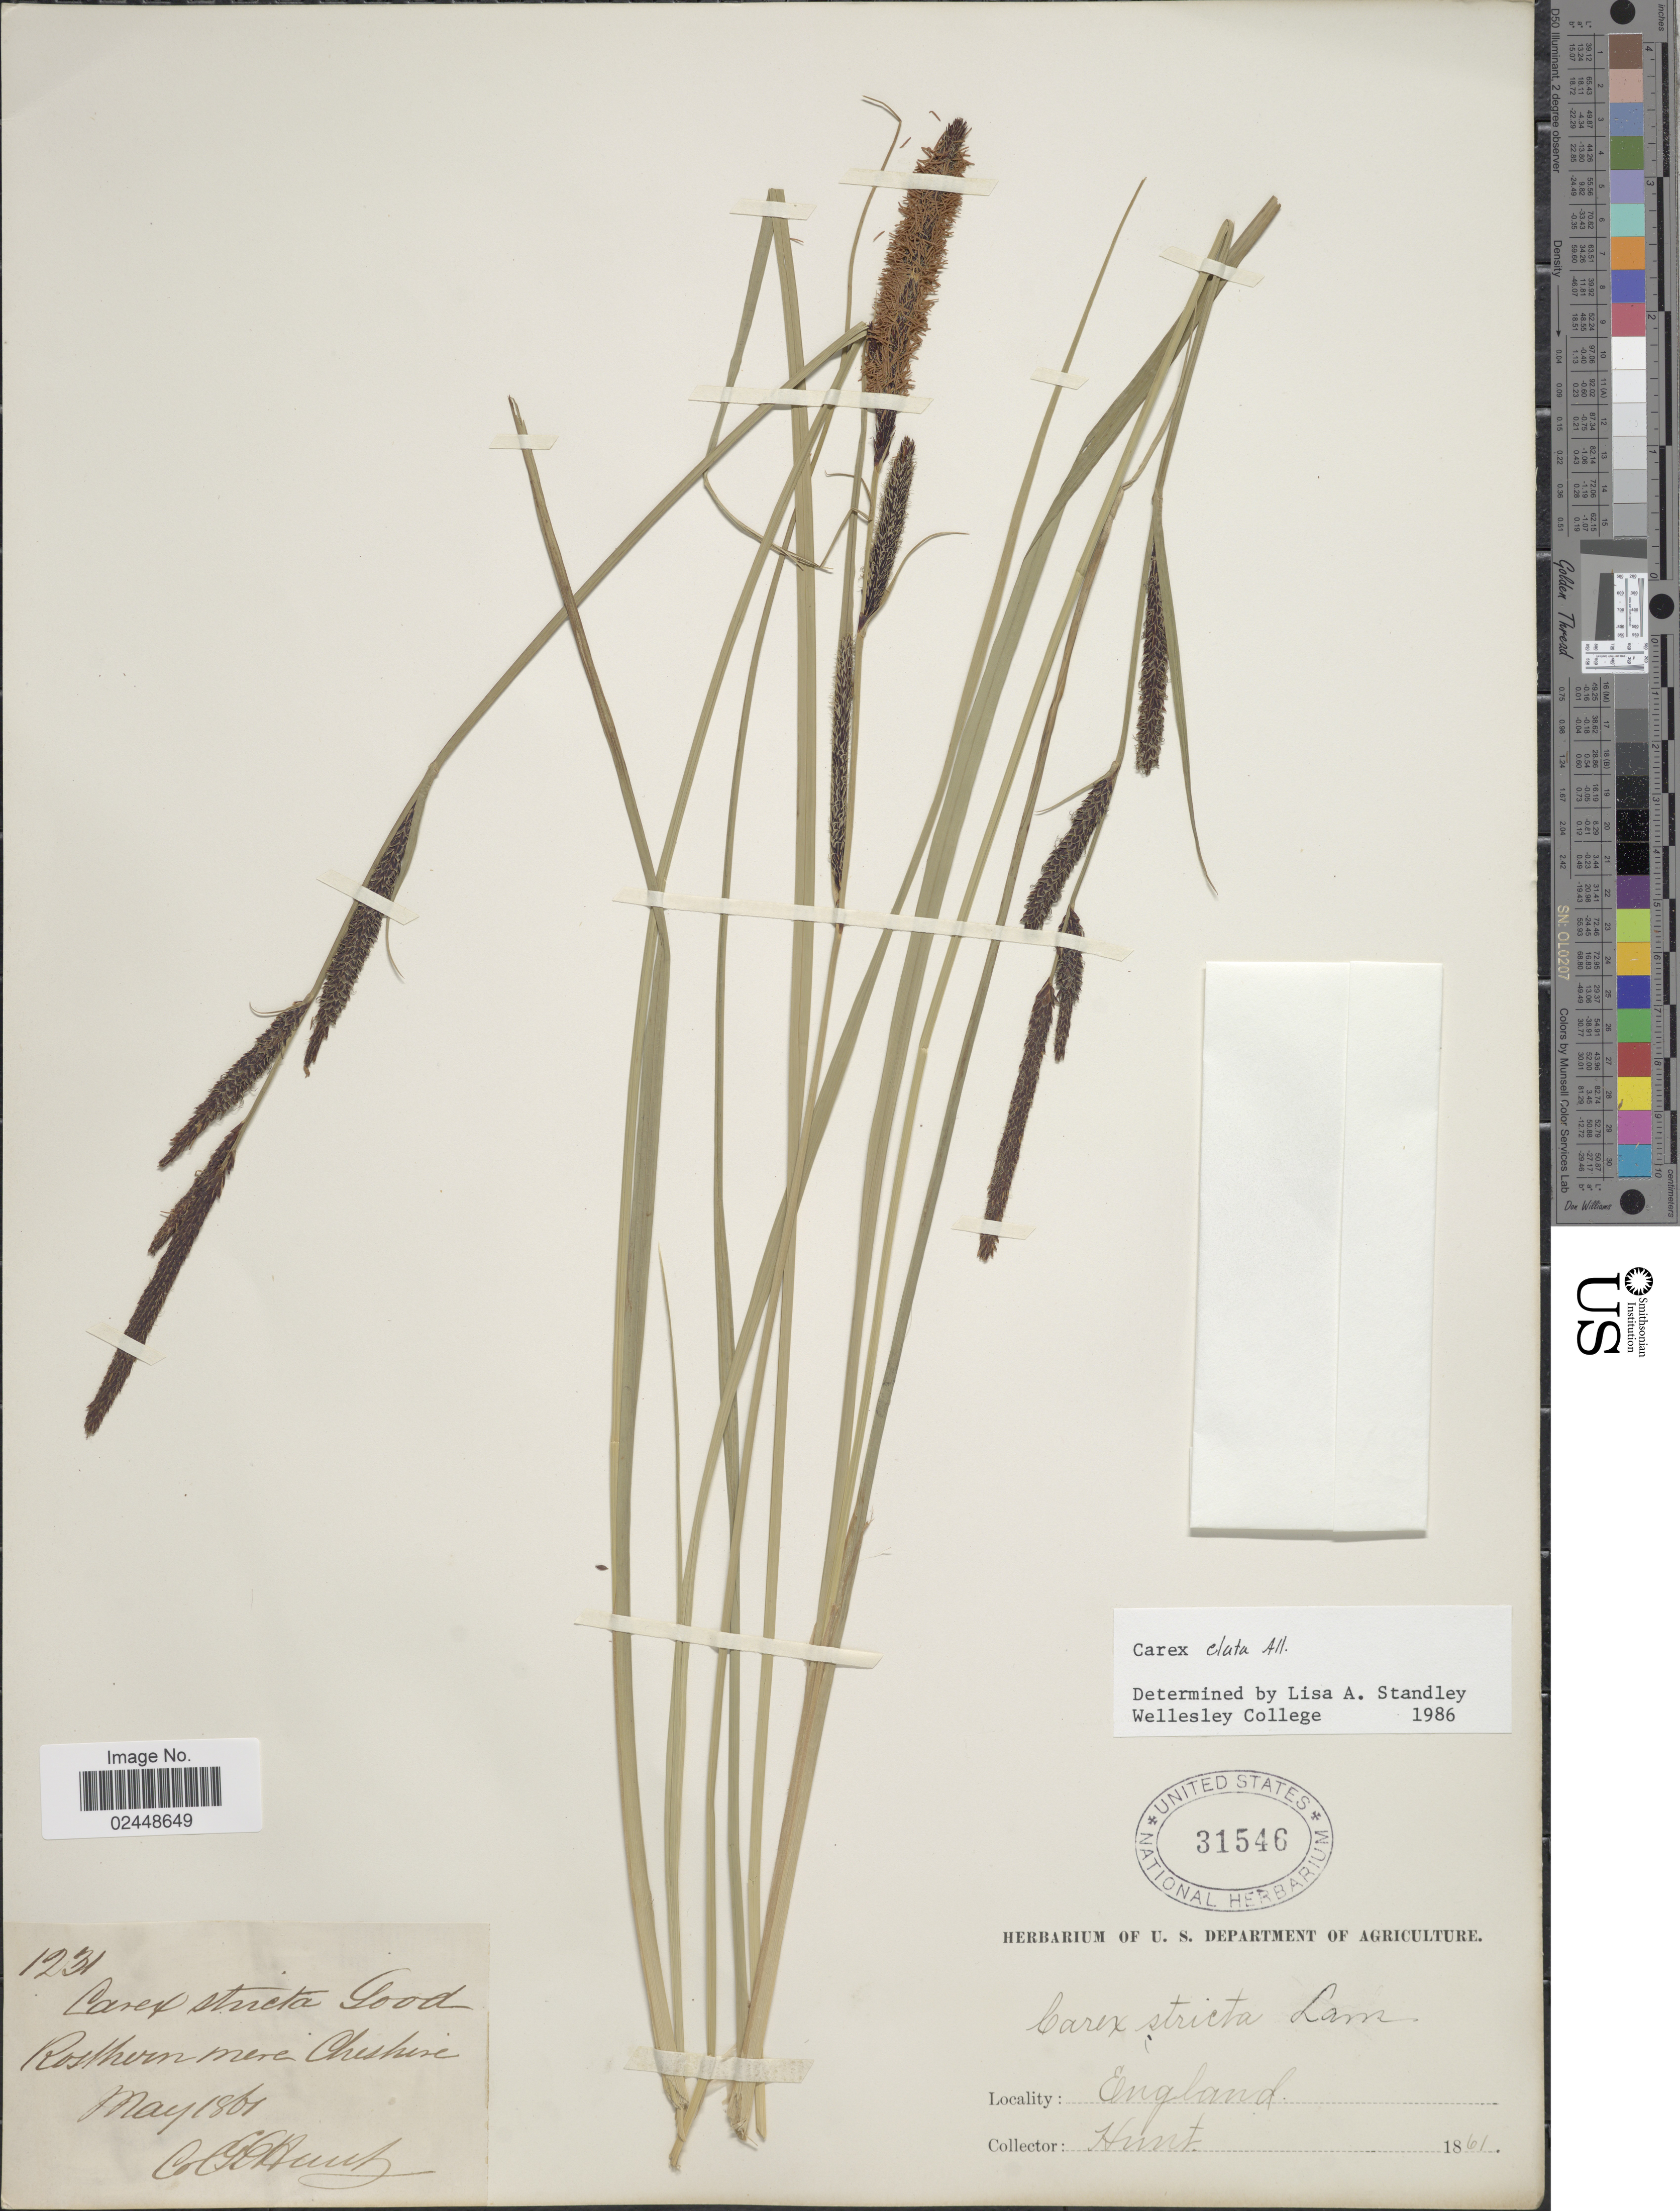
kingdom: Plantae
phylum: Tracheophyta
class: Liliopsida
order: Poales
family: Cyperaceae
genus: Carex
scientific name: Carex elata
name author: All.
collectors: G. Hunt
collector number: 1231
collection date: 1861-05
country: United Kingdom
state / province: England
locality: Rosthorn mere Cheshire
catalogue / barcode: US 31546